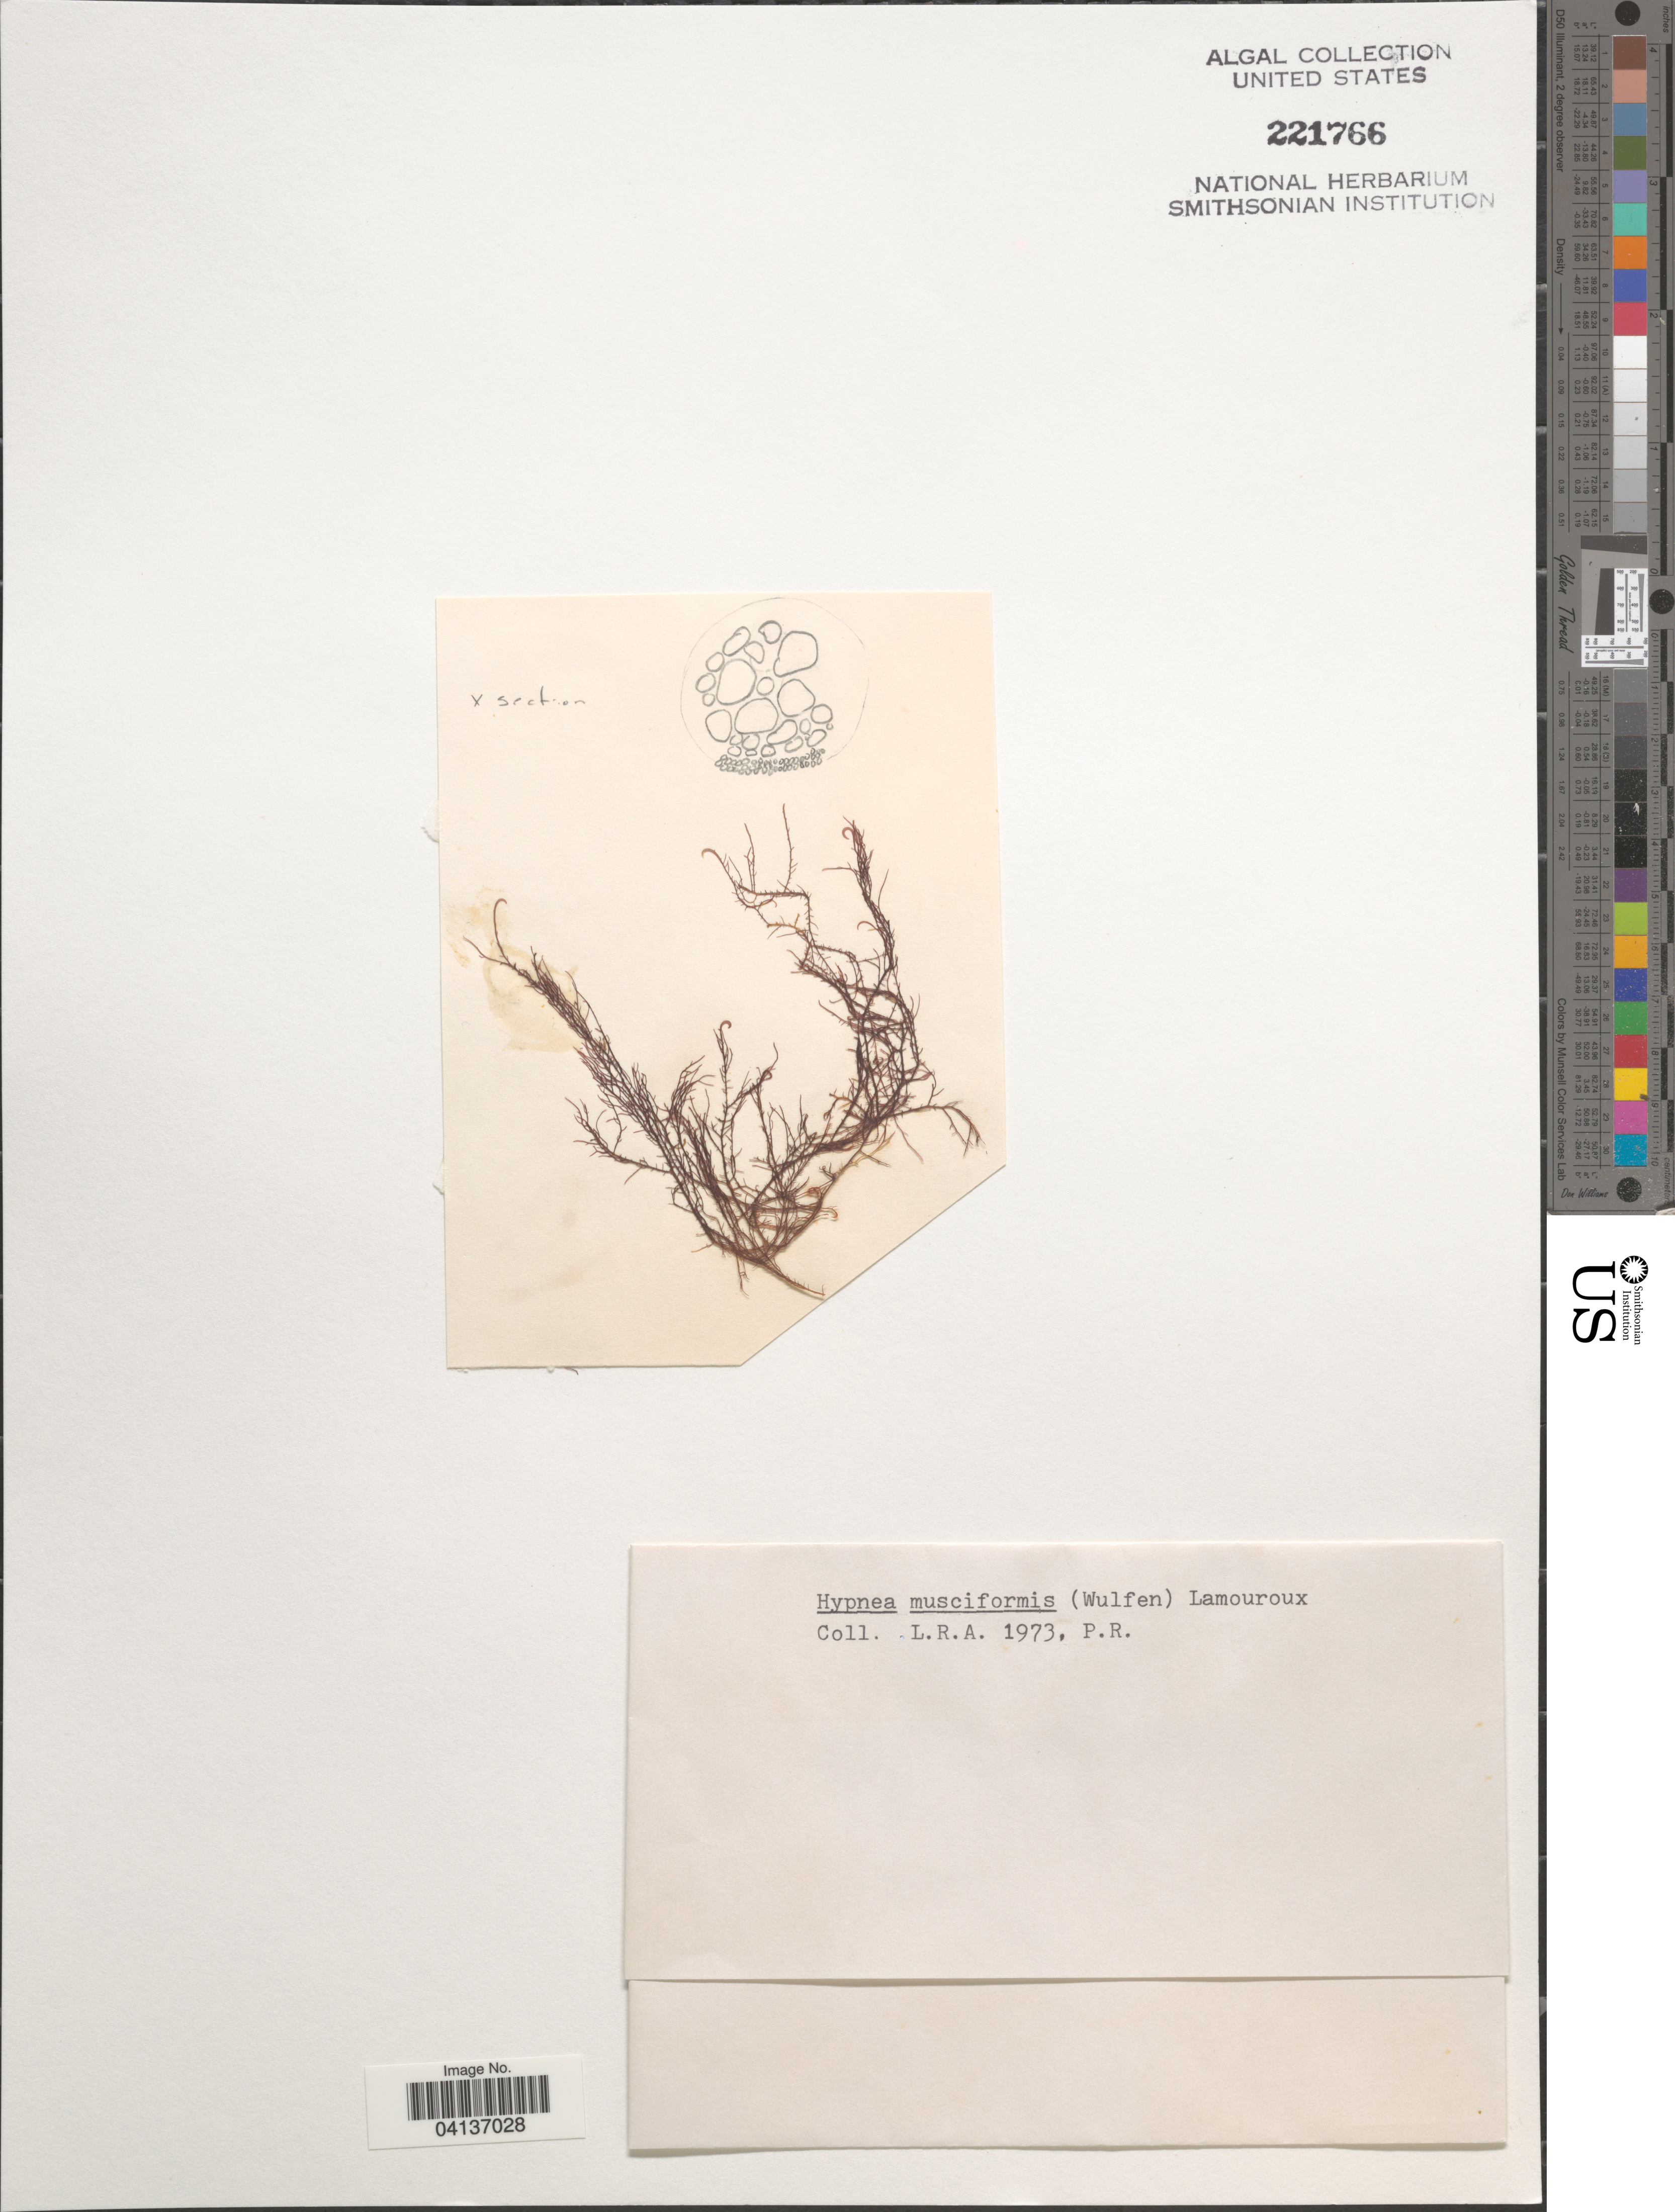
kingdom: Plantae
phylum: Rhodophyta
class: Florideophyceae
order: Gigartinales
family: Cystocloniaceae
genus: Hypnea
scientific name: Hypnea musciformis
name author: (Wulfen) J.V.Lamouroux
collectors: L. R. A.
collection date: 1973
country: Puerto Rico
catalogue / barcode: US 221766